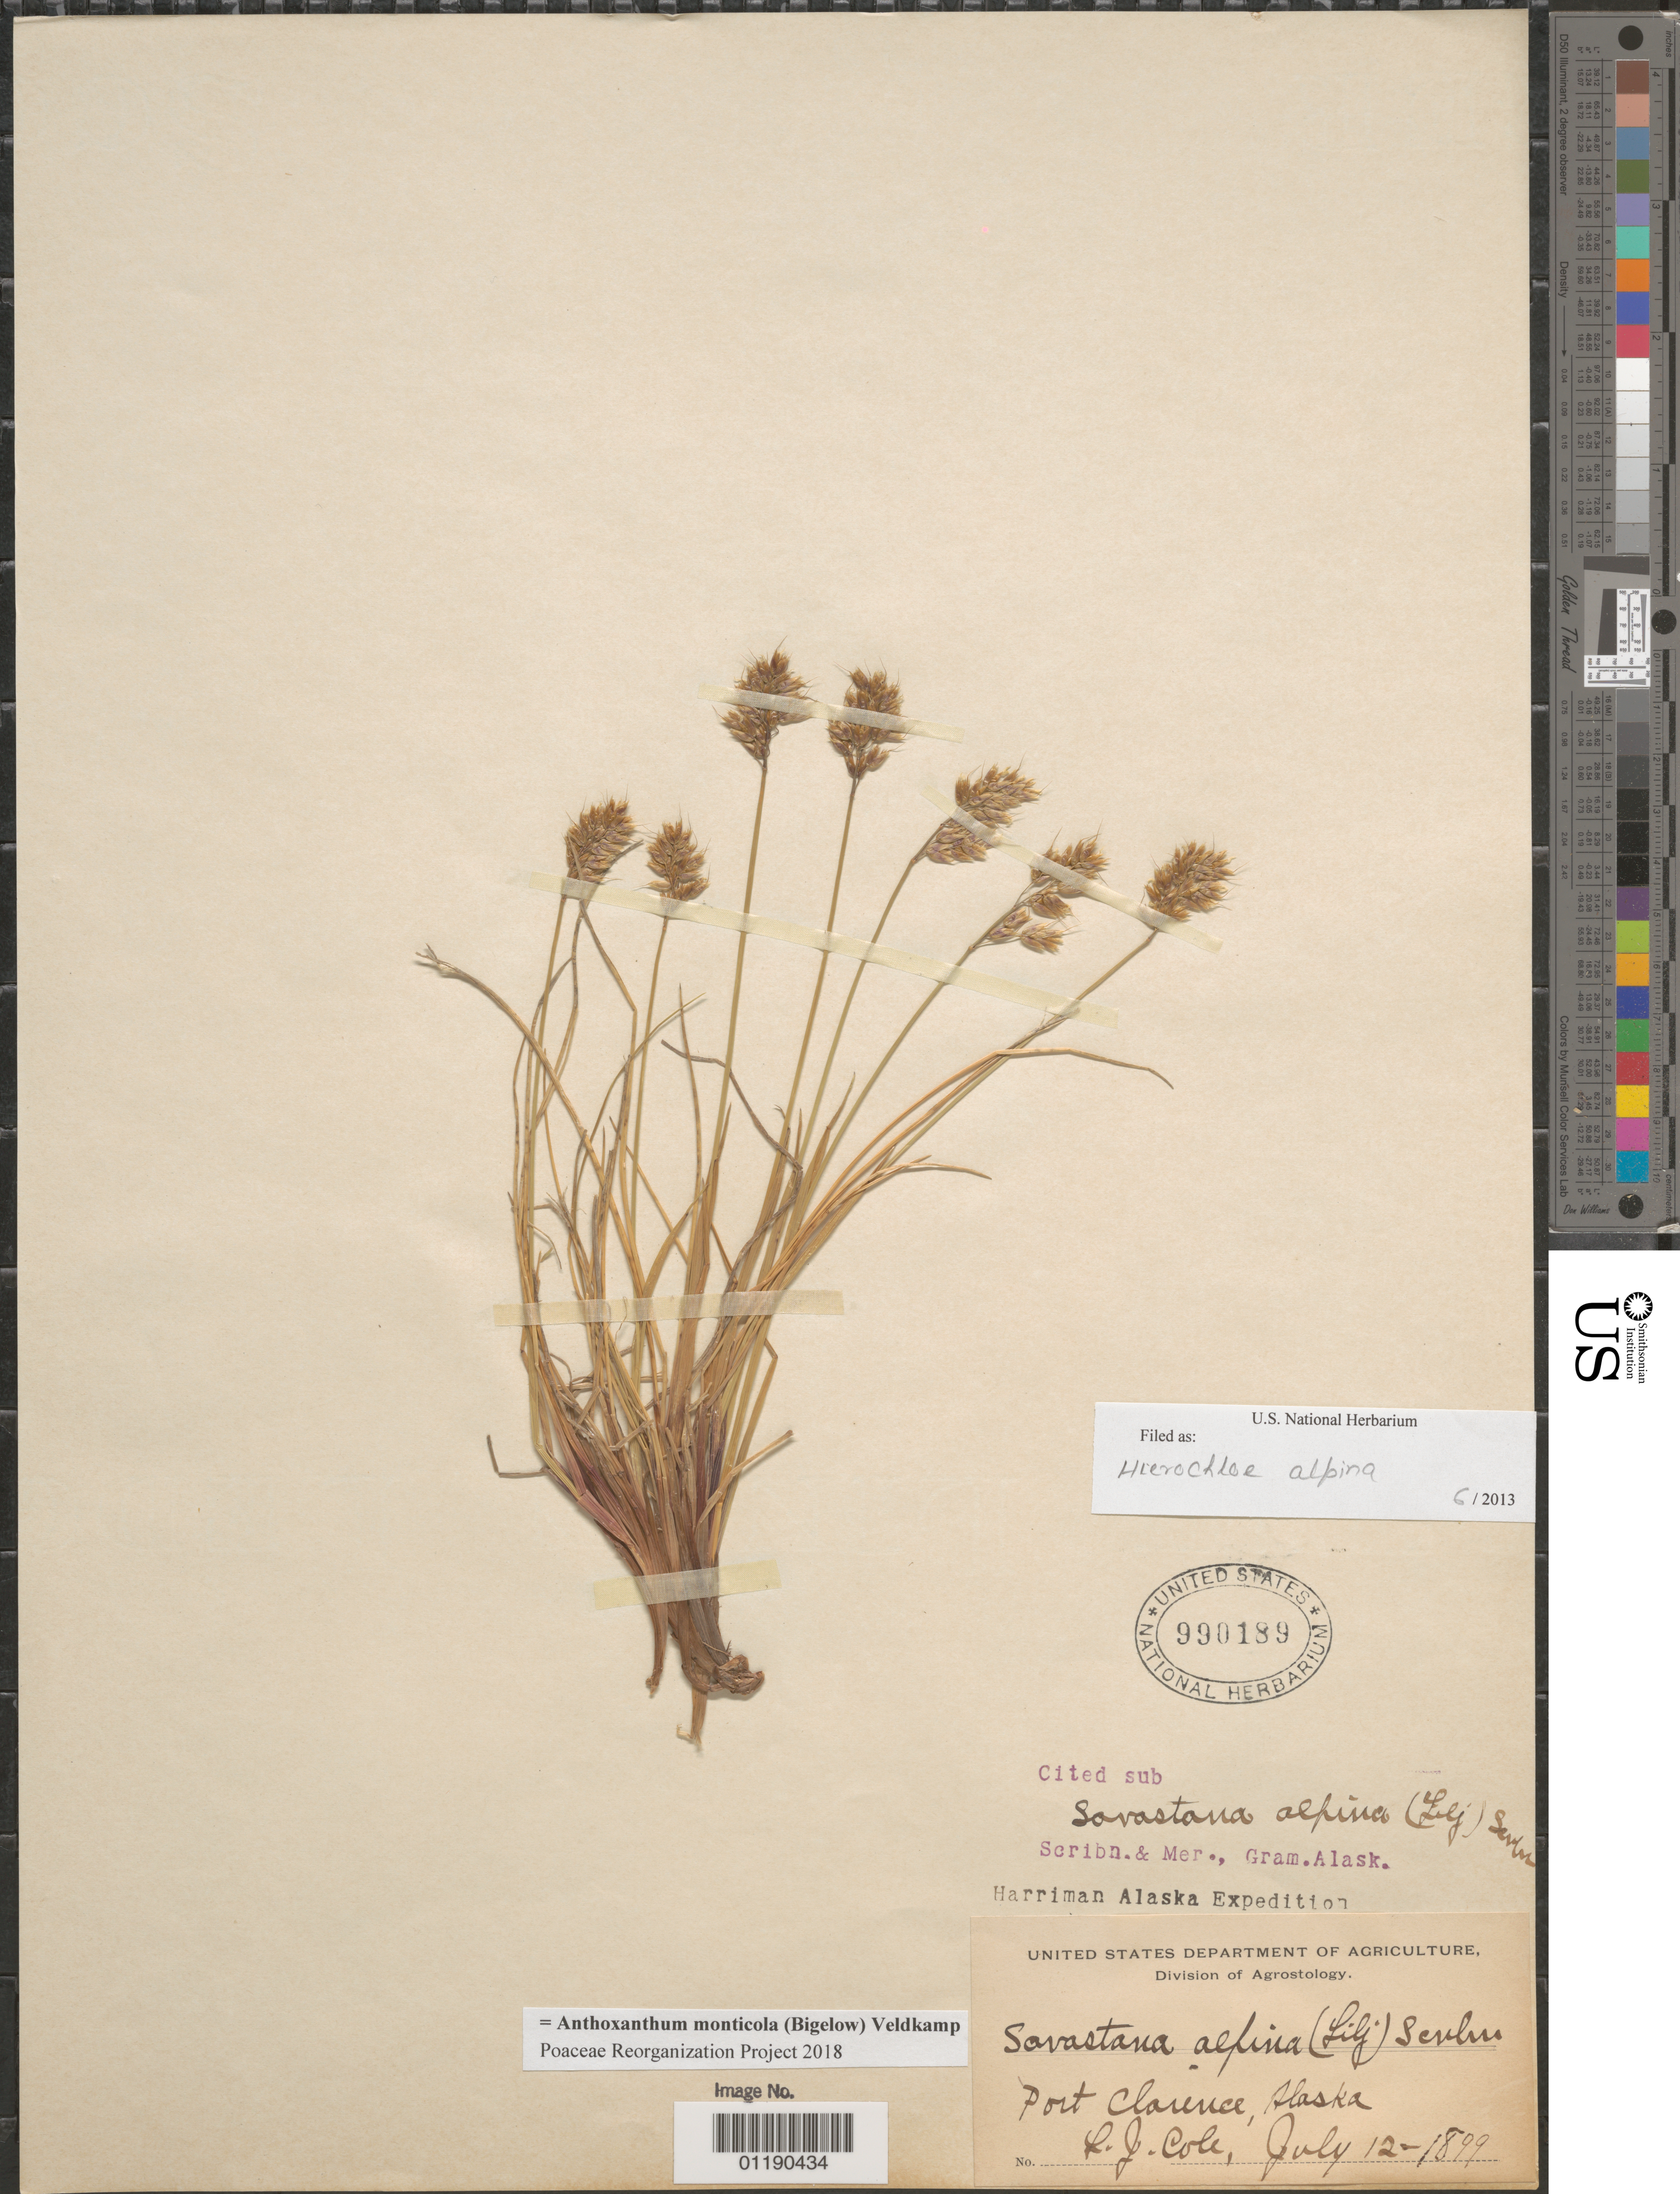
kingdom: Plantae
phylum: Tracheophyta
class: Liliopsida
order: Poales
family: Poaceae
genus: Anthoxanthum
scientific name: Anthoxanthum monticola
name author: (Bigelow) Veldkamp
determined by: Poaceae Reorganization Project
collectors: L. Cole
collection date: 1899-07-12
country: United States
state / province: Alaska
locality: Port Clarence.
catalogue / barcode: US 990189